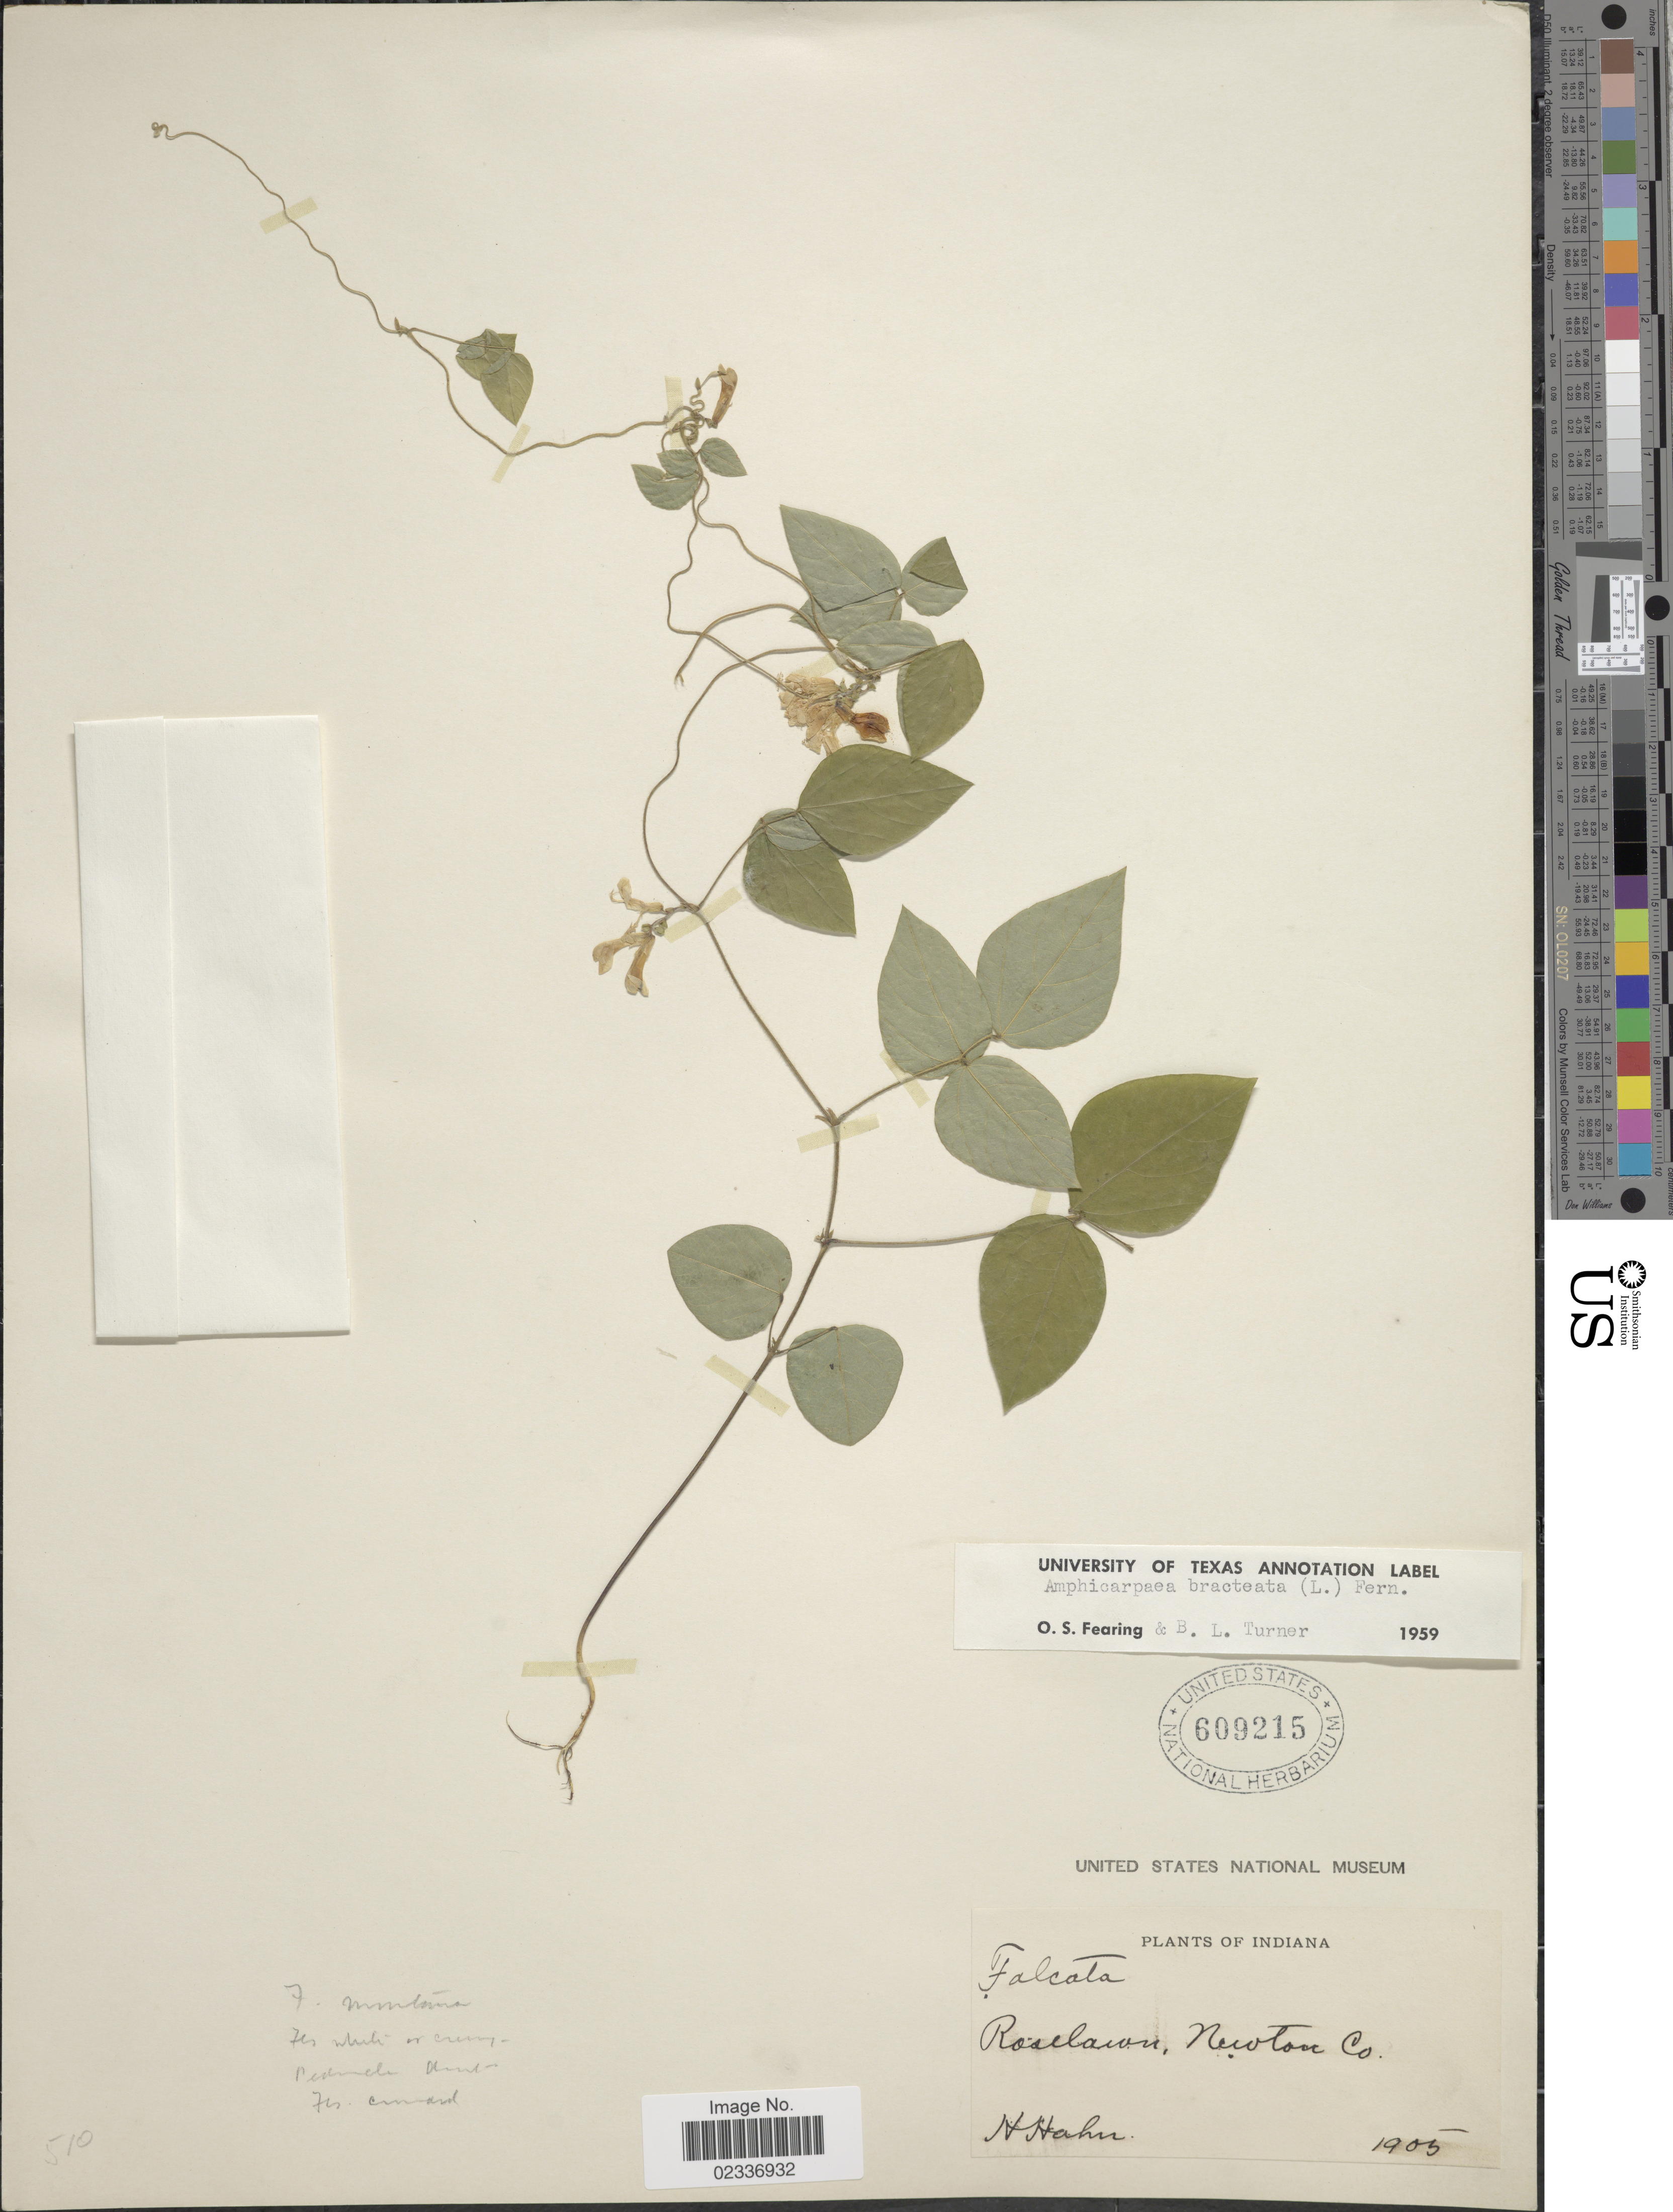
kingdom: Plantae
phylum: Tracheophyta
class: Magnoliopsida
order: Fabales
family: Fabaceae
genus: Amphicarpaea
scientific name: Amphicarpaea bracteata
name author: (L.) Fernald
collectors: H. Hahn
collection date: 1905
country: United States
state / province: Indiana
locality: Roselawn, Newton Co.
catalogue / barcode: US 609215